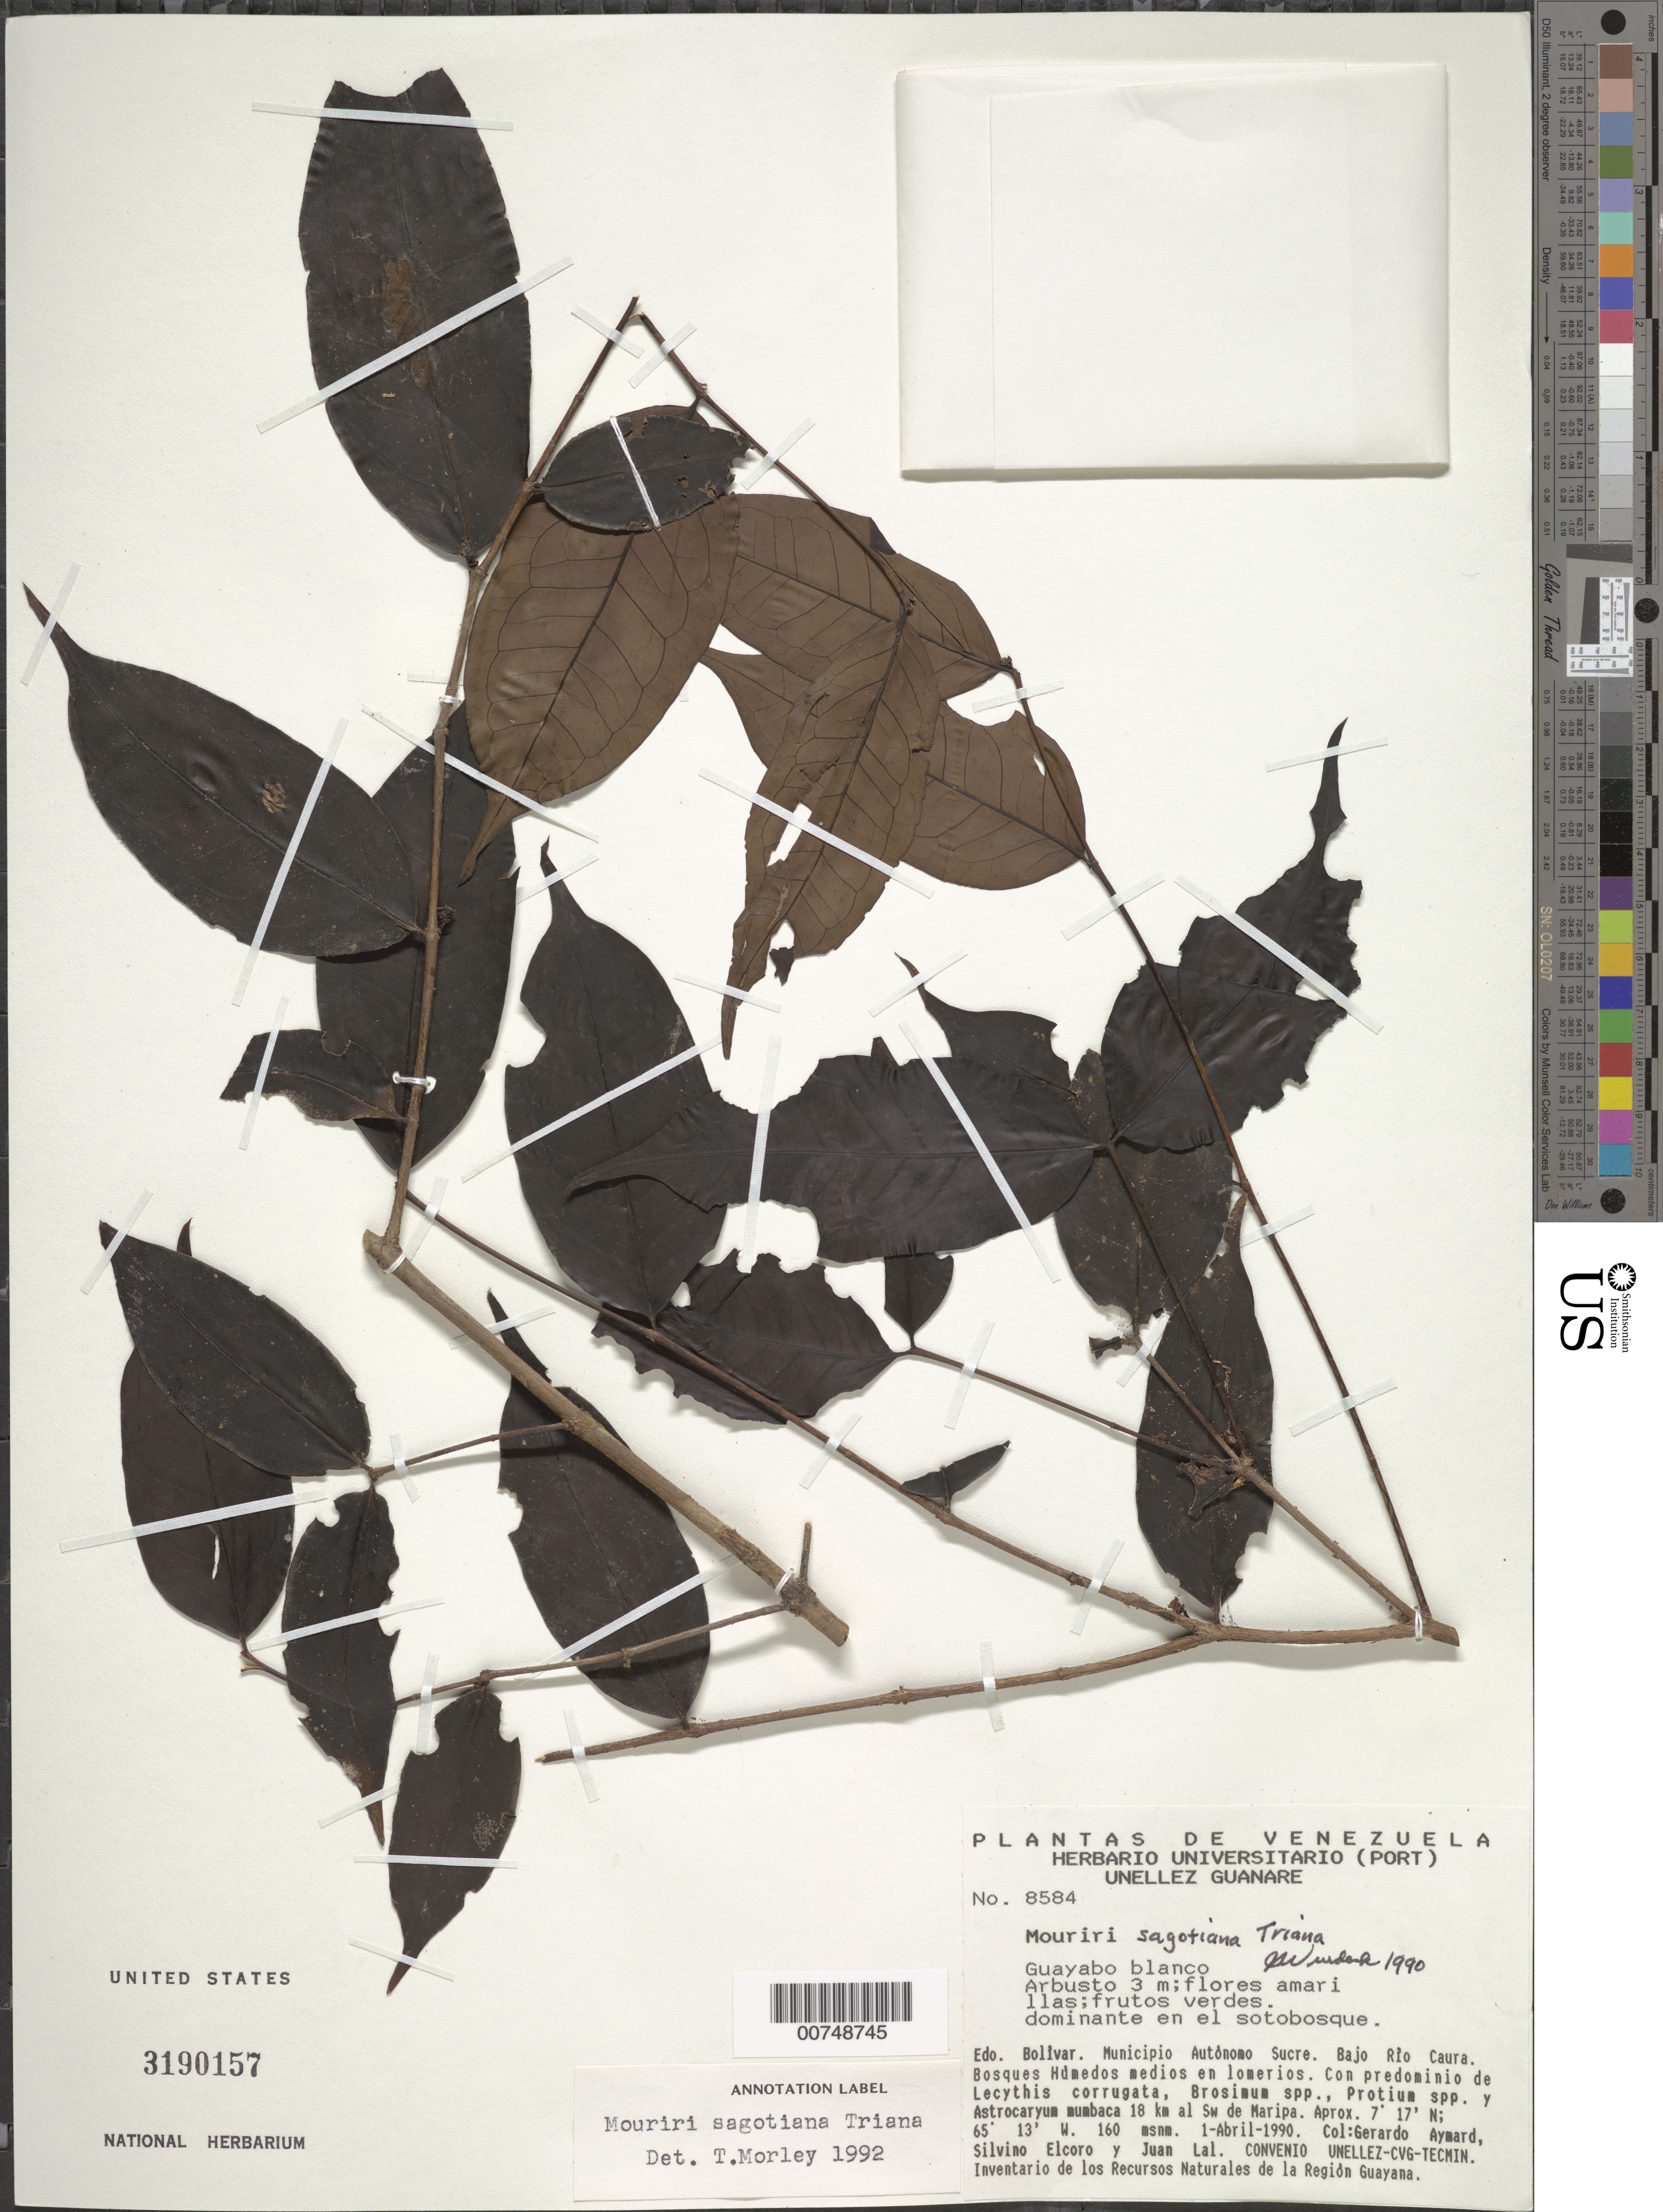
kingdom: Plantae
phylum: Tracheophyta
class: Magnoliopsida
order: Myrtales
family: Melastomataceae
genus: Mouriri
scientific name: Mouriri sagotiana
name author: Triana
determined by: Morley, T.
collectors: G. A. Aymard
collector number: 8584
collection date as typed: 1-Apr-90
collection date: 1990-04-01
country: Venezuela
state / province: Bolívar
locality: Mun. Sucre, Bajo Río Caura; 18 km al SW de Maripa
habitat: Sotobosque; bosques humedos medios en lomerios; con predomino de Lecythis corrugata, Brosimum spp, Protium spp y Astrocaryum mumbaca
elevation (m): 160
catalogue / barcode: US 3190157